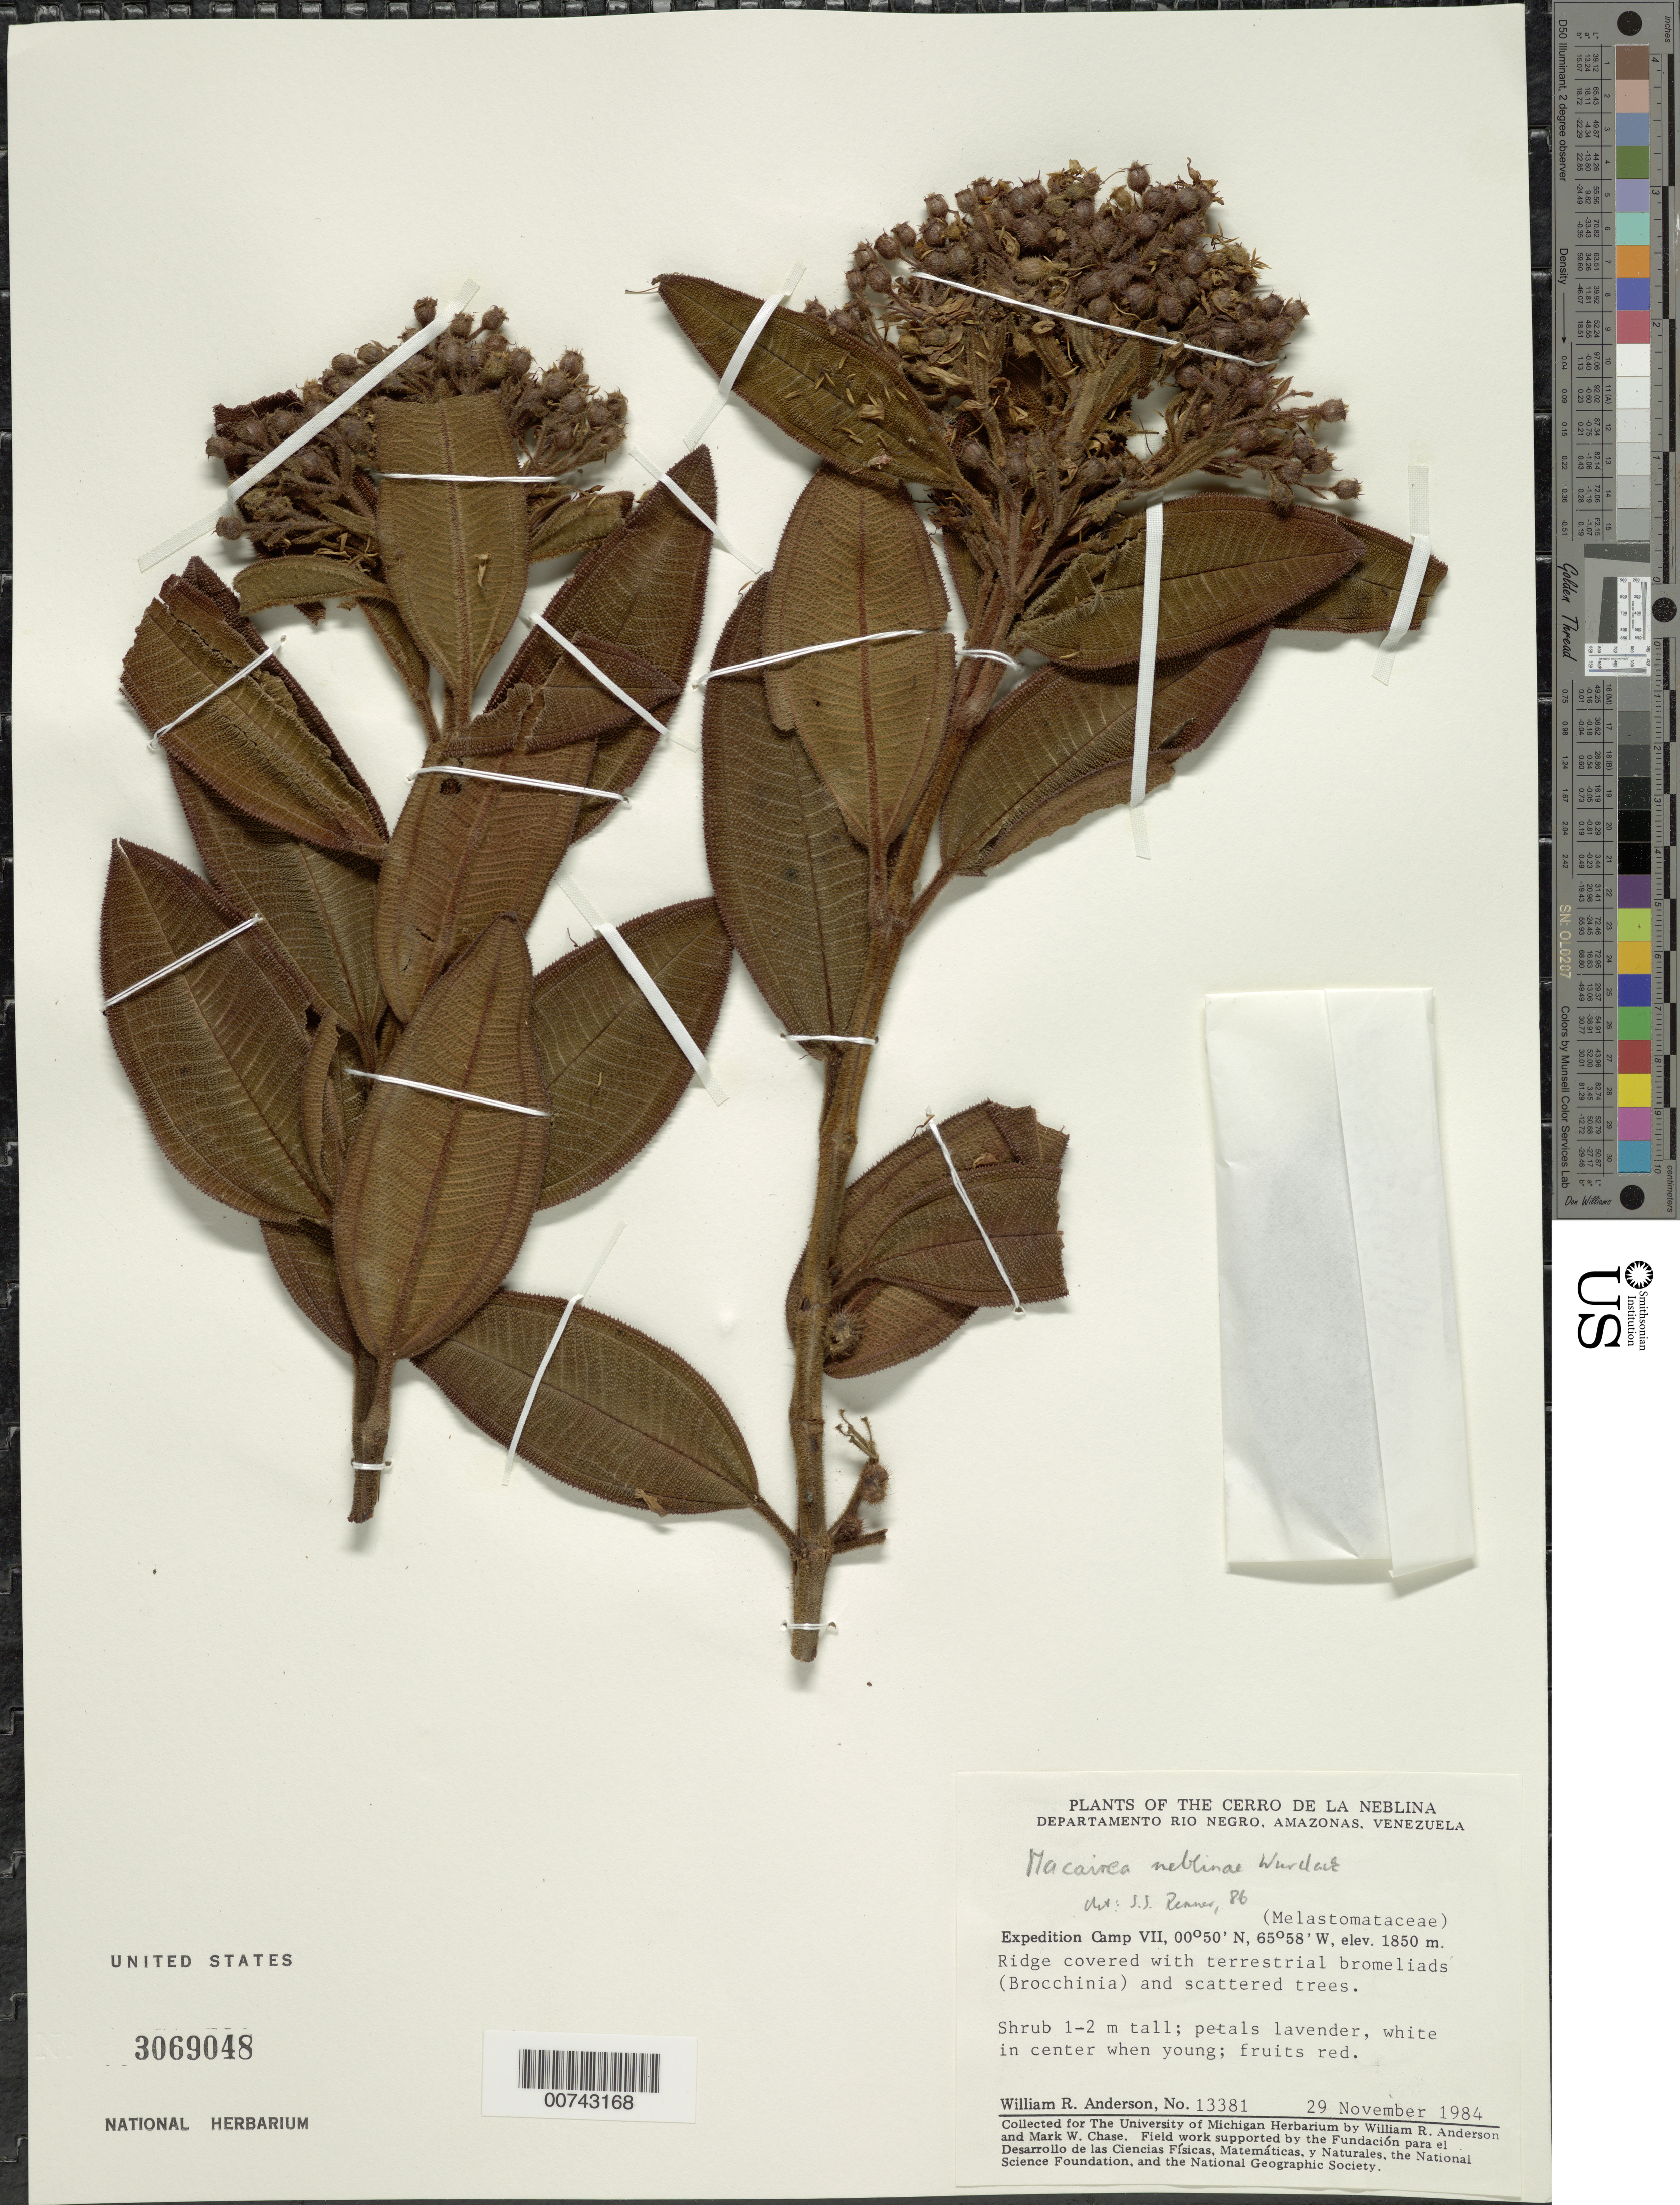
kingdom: Plantae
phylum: Tracheophyta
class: Magnoliopsida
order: Myrtales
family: Melastomataceae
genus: Macairea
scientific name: Macairea neblinae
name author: Wurdack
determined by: Renner, S. S.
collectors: W. R. Anderson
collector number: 13381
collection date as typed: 29-Nov-84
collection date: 1984-11-29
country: Venezuela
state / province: Amazonas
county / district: Río Negro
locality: Cerro de la Neblina, Expedition Base Camp VII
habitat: Ridge covered with terrestrial bromeliads (Brocchinia) and scattered trees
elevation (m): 1850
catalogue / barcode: US 3069048